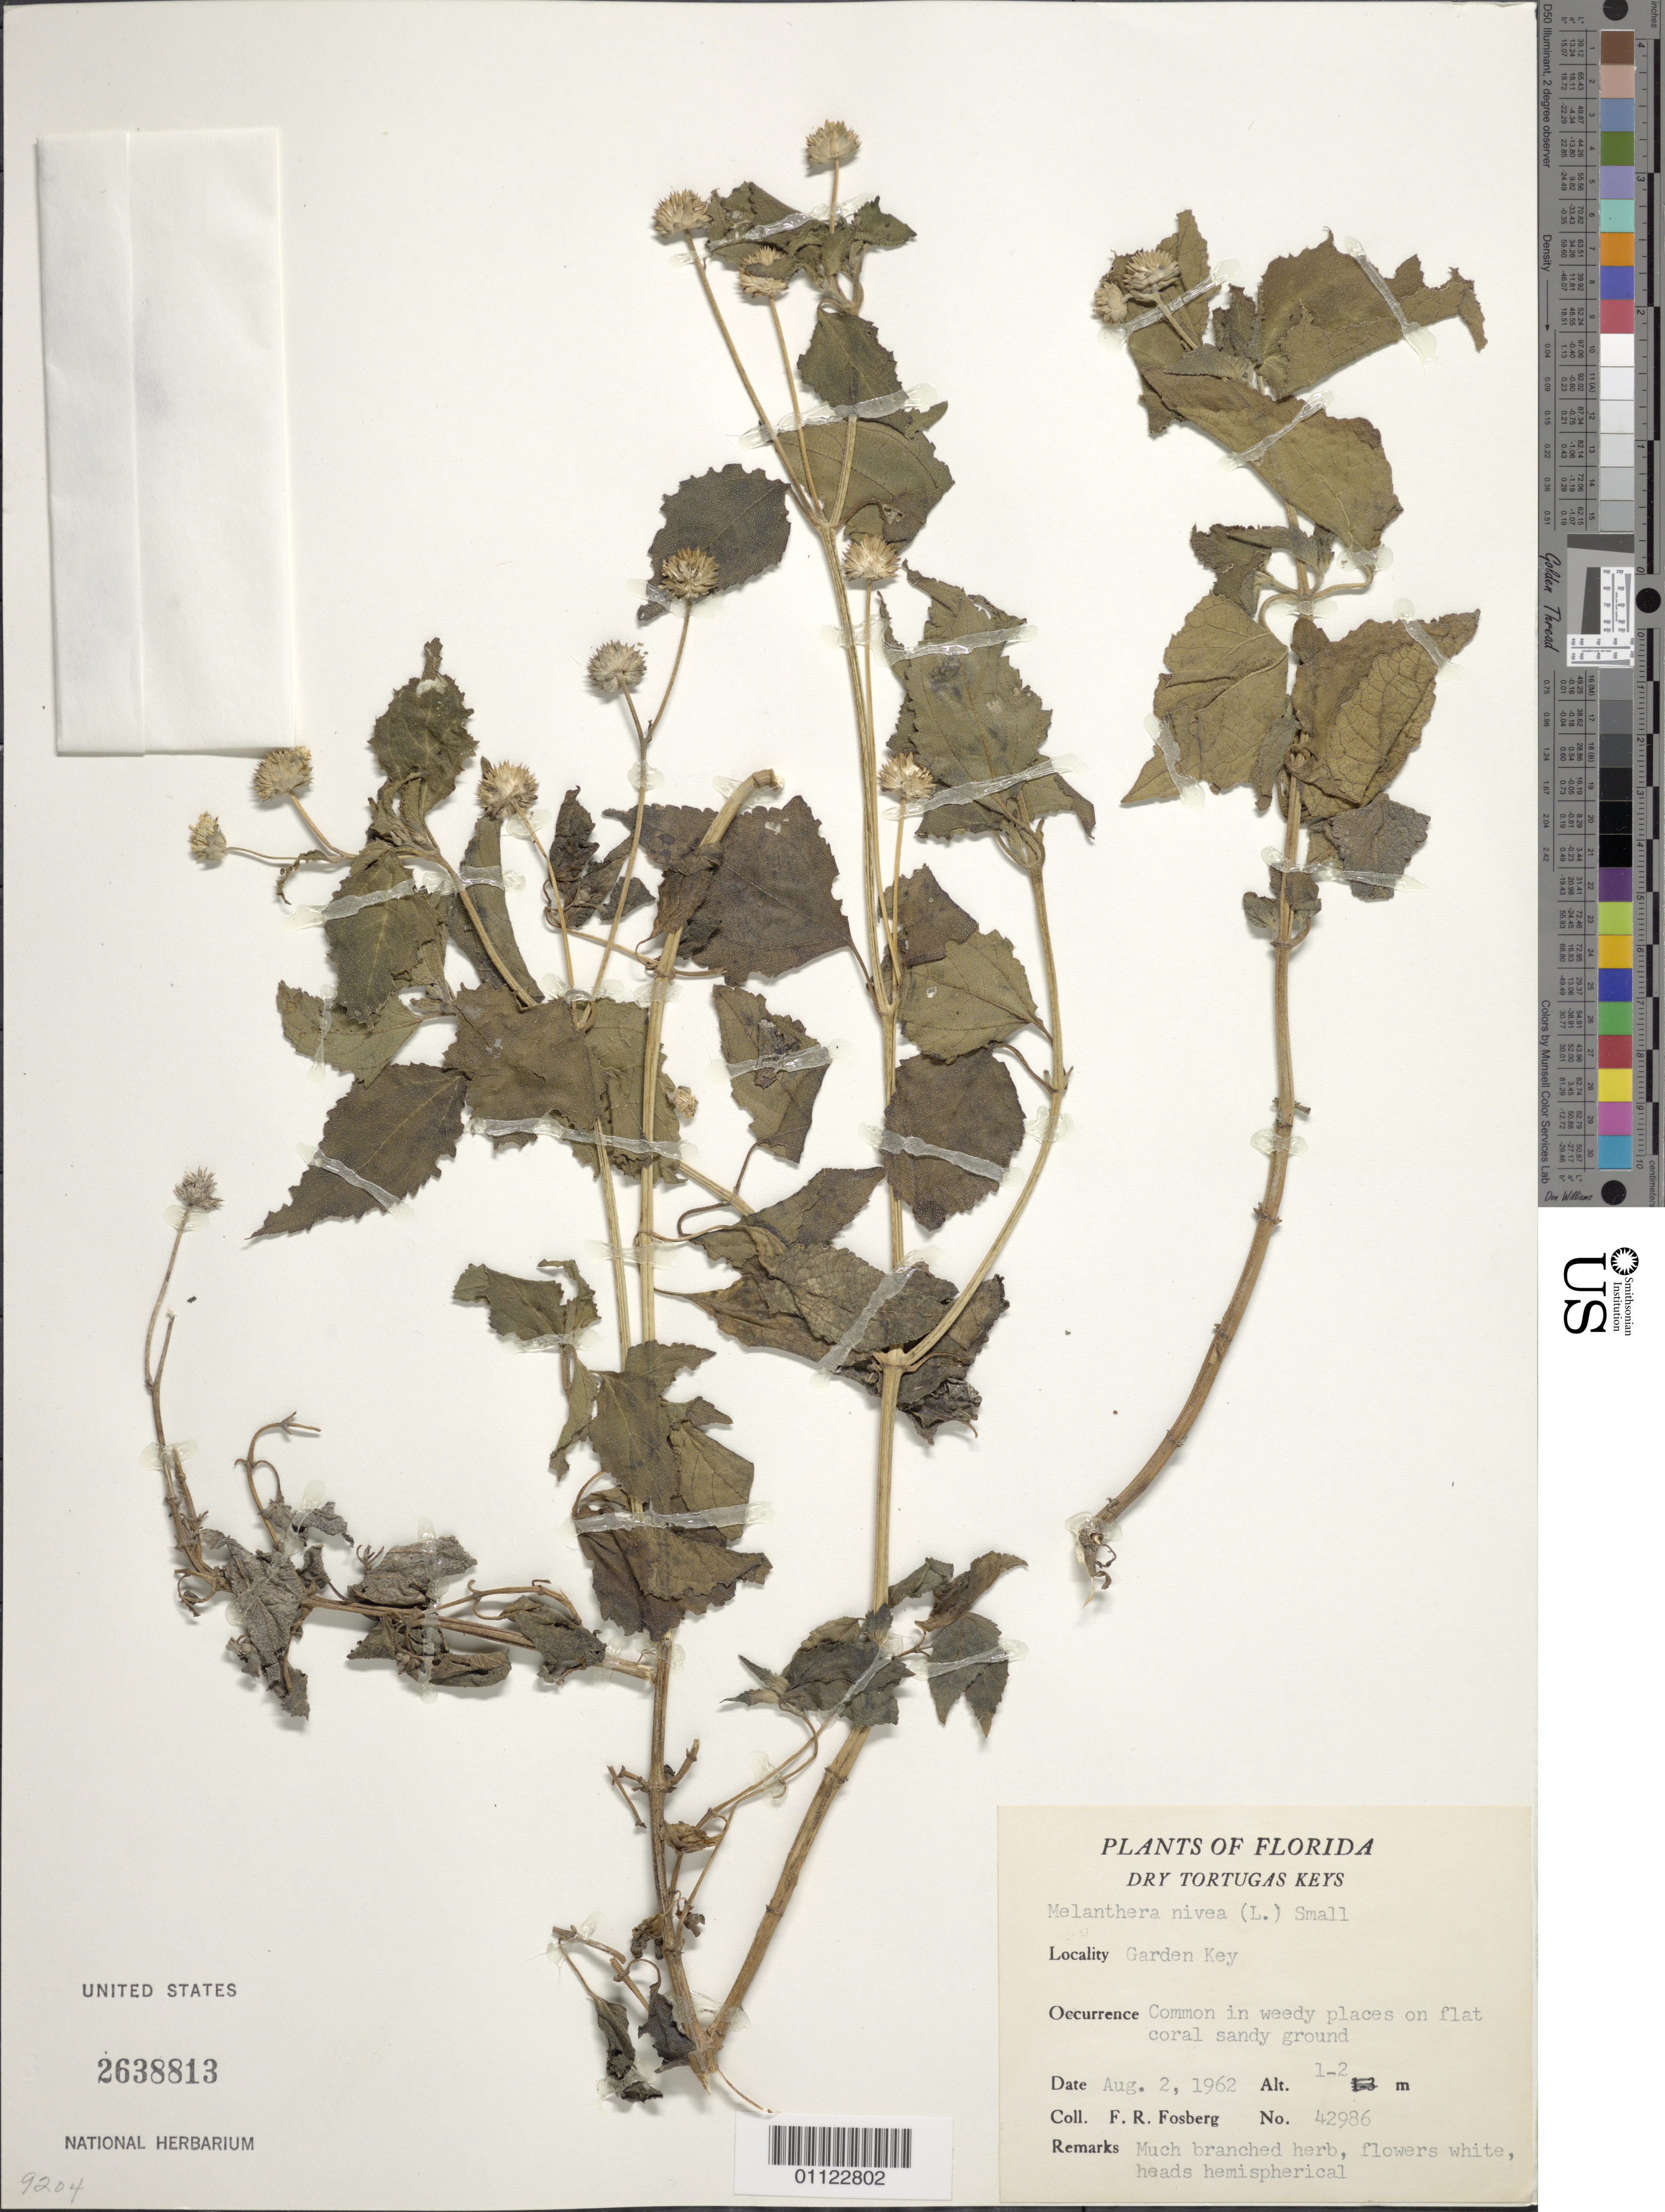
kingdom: Plantae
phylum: Tracheophyta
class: Magnoliopsida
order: Asterales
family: Asteraceae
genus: Melanthera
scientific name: Melanthera nivea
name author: (L.) Small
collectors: F. R. Fosberg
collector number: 42986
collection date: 1962-08-02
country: United States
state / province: Florida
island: Garden Key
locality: Dry Tortugas Keys; Garden Key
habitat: flat coral sandy ground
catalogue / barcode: US 2638813